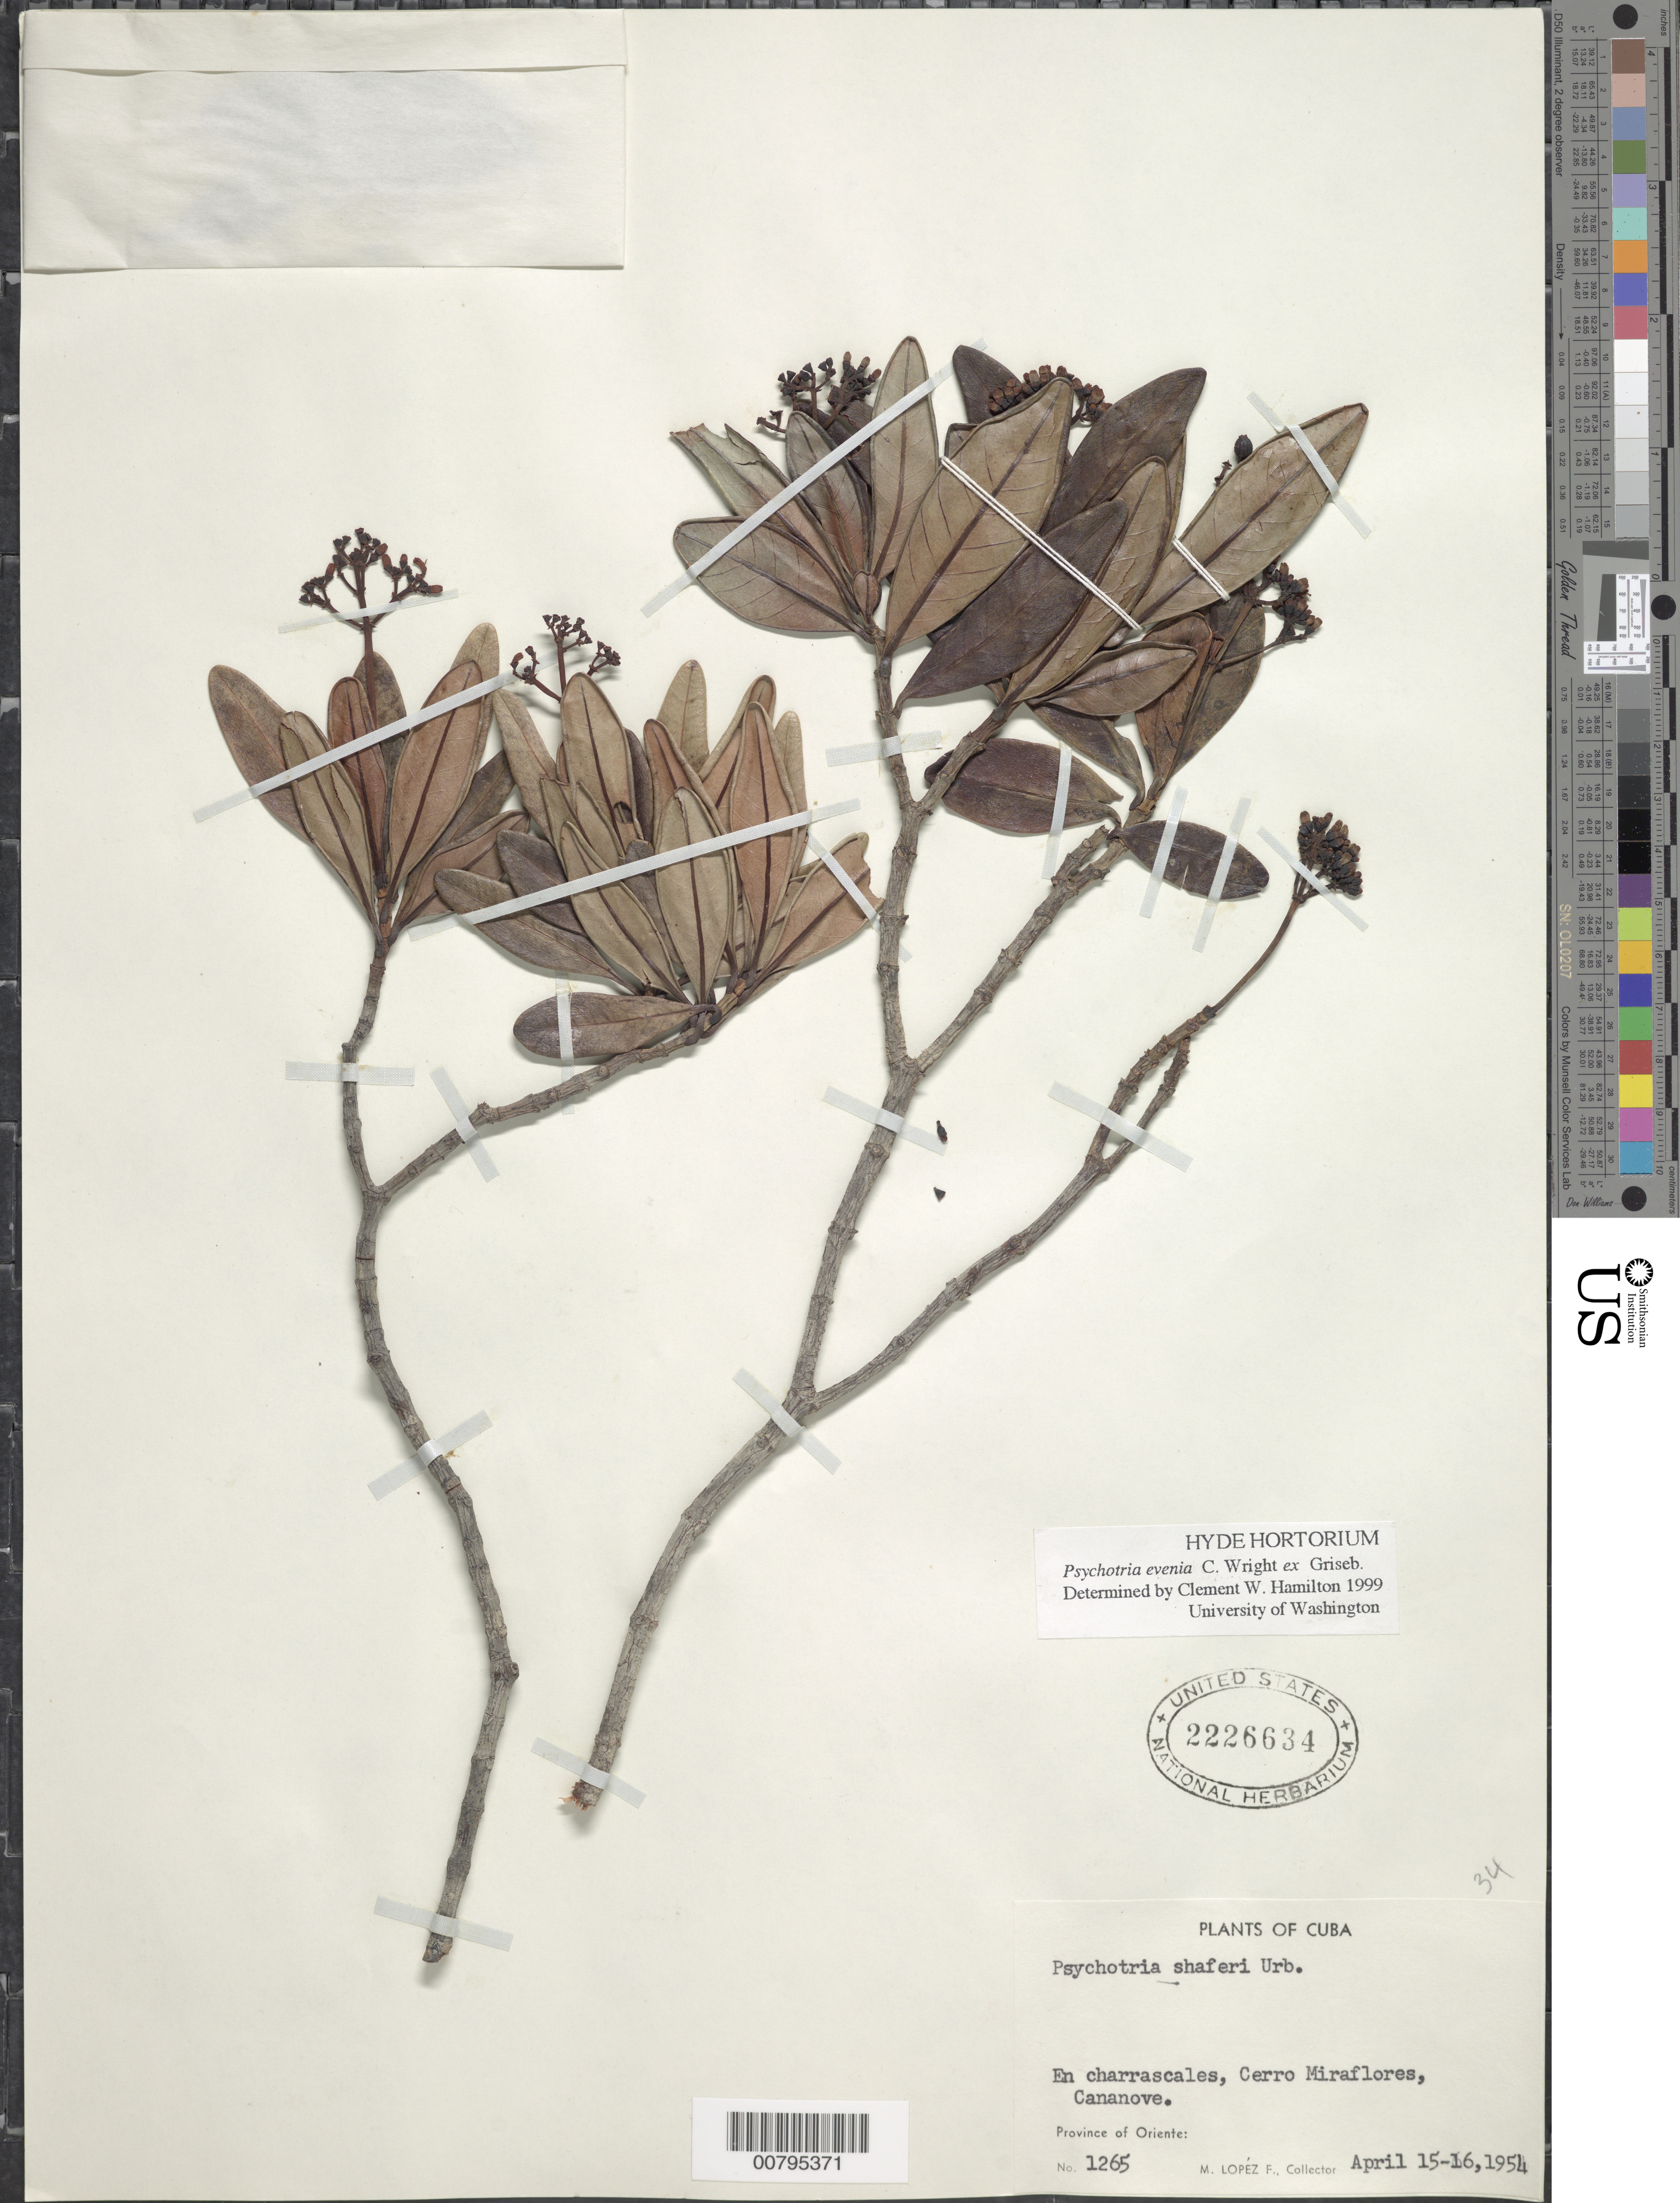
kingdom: Plantae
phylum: Tracheophyta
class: Magnoliopsida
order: Gentianales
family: Rubiaceae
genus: Psychotria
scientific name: Psychotria evenia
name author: C. Wright ex Griseb.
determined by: Hamilton, C. W.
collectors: M. López Figueiras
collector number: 1265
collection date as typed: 15 Apr 1954 to 16 Apr 1954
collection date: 1954-04-15/1954-04-16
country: Cuba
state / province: Oriente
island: Cuba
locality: Cerro Miraflores, Cananove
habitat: En charrascales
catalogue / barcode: US 2226634